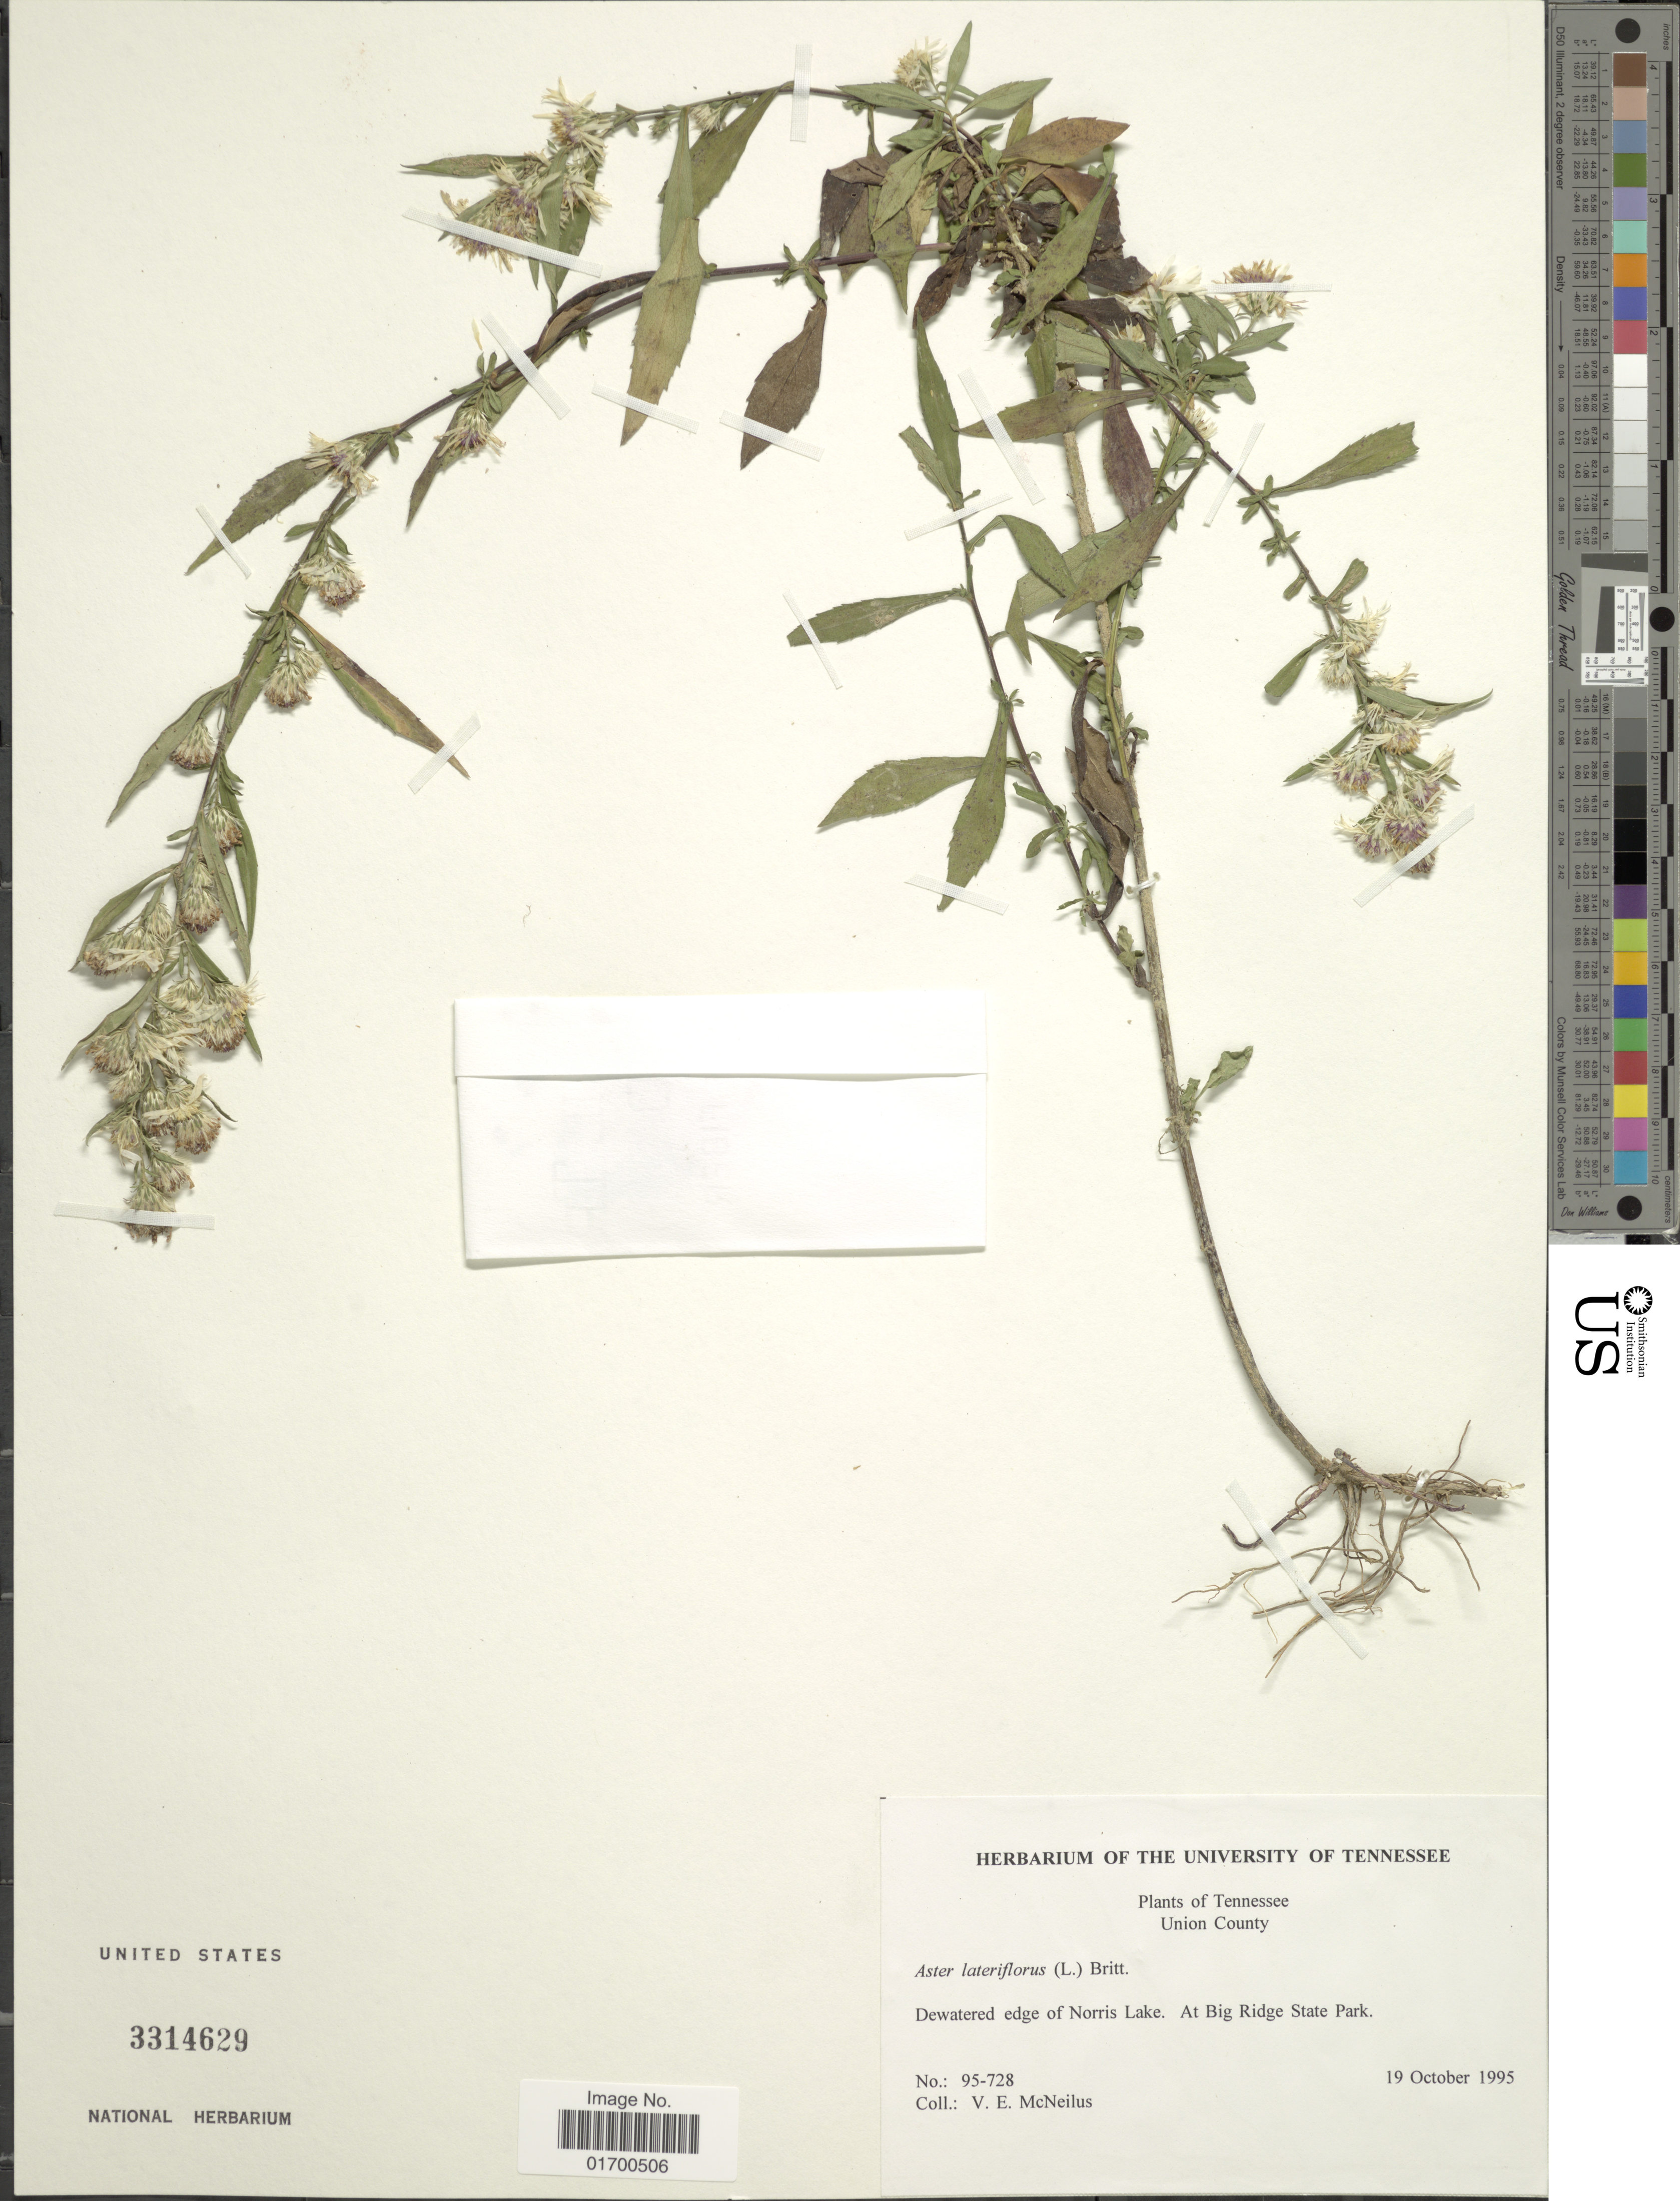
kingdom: Plantae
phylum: Tracheophyta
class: Magnoliopsida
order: Asterales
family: Asteraceae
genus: Symphyotrichum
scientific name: Symphyotrichum lateriflorum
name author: (L.) Á. Löve & D. Löve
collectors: V. Mcneilus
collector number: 95-728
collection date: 1995-10-19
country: United States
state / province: Tennessee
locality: Union County, Dewatered edge of Norris Lake, At Big Ridge State Park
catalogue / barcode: US 3314629